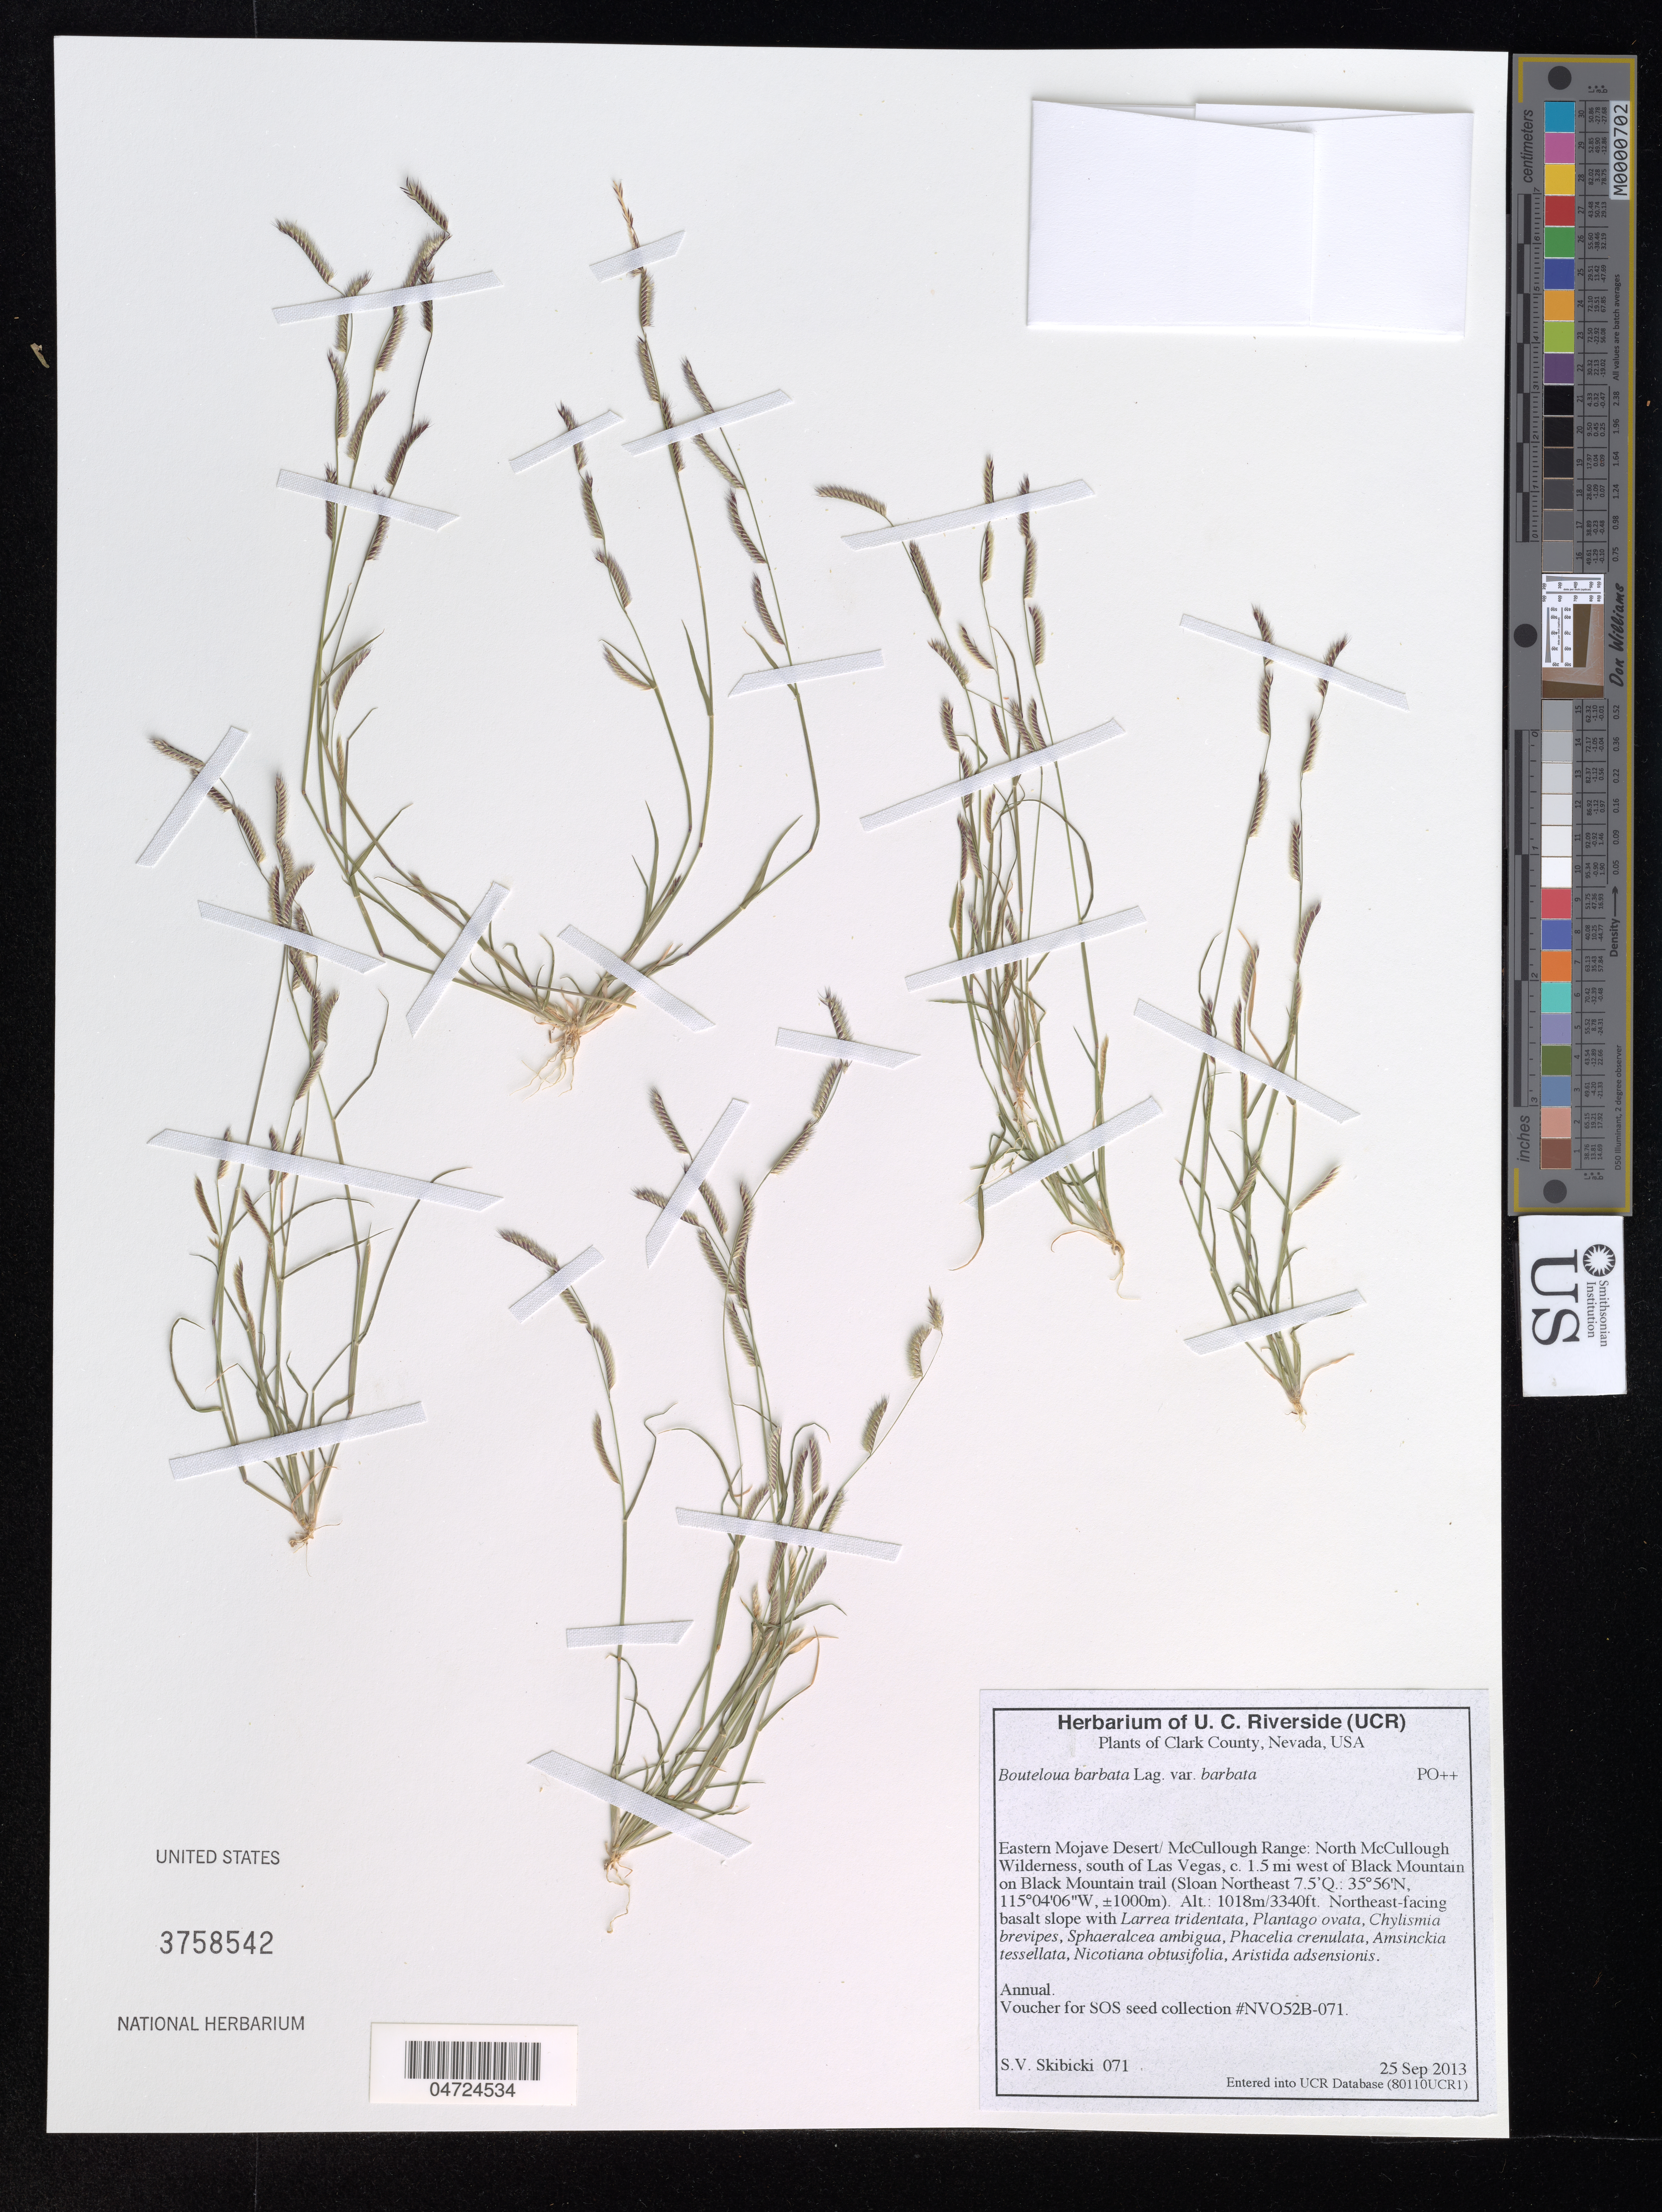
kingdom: Plantae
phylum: Tracheophyta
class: Liliopsida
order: Poales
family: Poaceae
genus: Bouteloua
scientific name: Bouteloua barbata var. barbata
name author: Lagger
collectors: S. Skibicki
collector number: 071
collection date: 2013-09-25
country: United States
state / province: Nevada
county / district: Clark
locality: Clark County. Eastern Mojave Desert/ McCullough Range: North McCullough Wilderness, south of Las Vegas, c. 1.5 mi west of Black Mountain on Black Mountain trail (Sloan Northeast 7.5' Q.).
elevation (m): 1018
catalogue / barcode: US 3758542